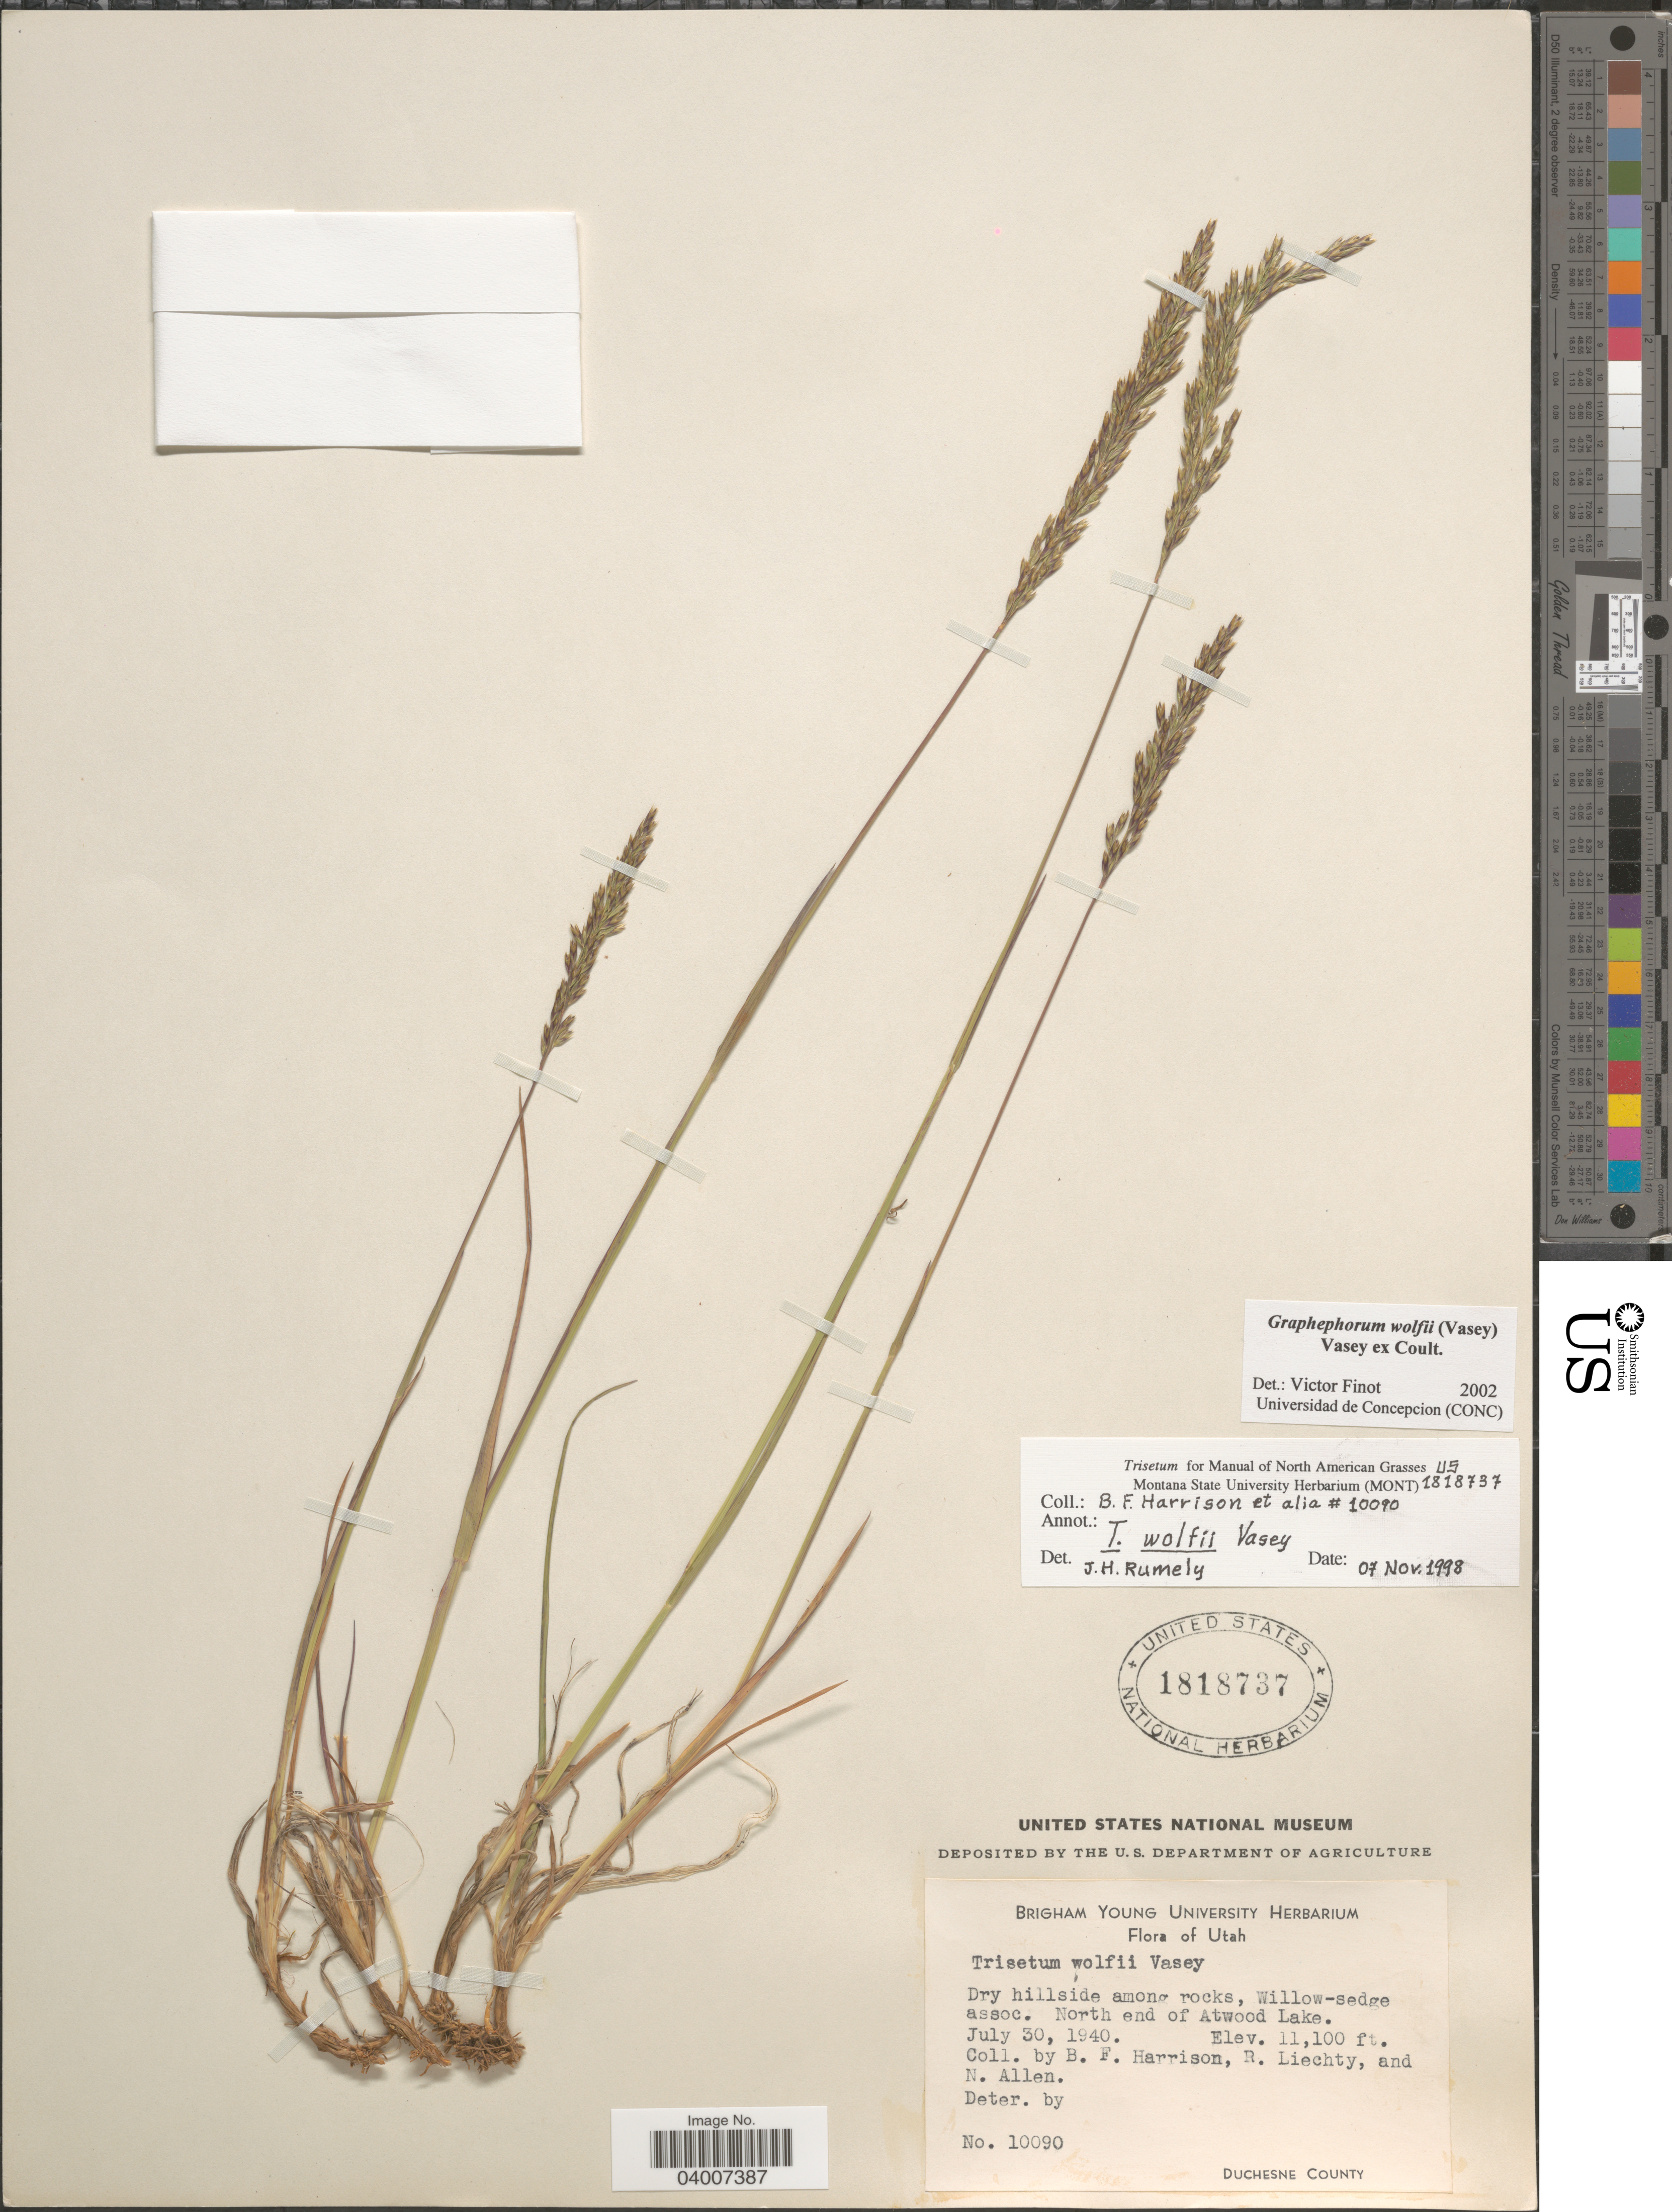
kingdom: Plantae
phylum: Tracheophyta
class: Liliopsida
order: Poales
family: Poaceae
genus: Graphephorum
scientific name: Graphephorum wolfii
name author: (E. Fourn.) Vasey ex Coult.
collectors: B. F. Harrison, R. Liechty & N. Allen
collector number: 10090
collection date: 1940-07-30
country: United States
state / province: Utah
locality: North end of Atwood Lake. Duchesne County.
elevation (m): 3383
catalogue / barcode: US 1818737